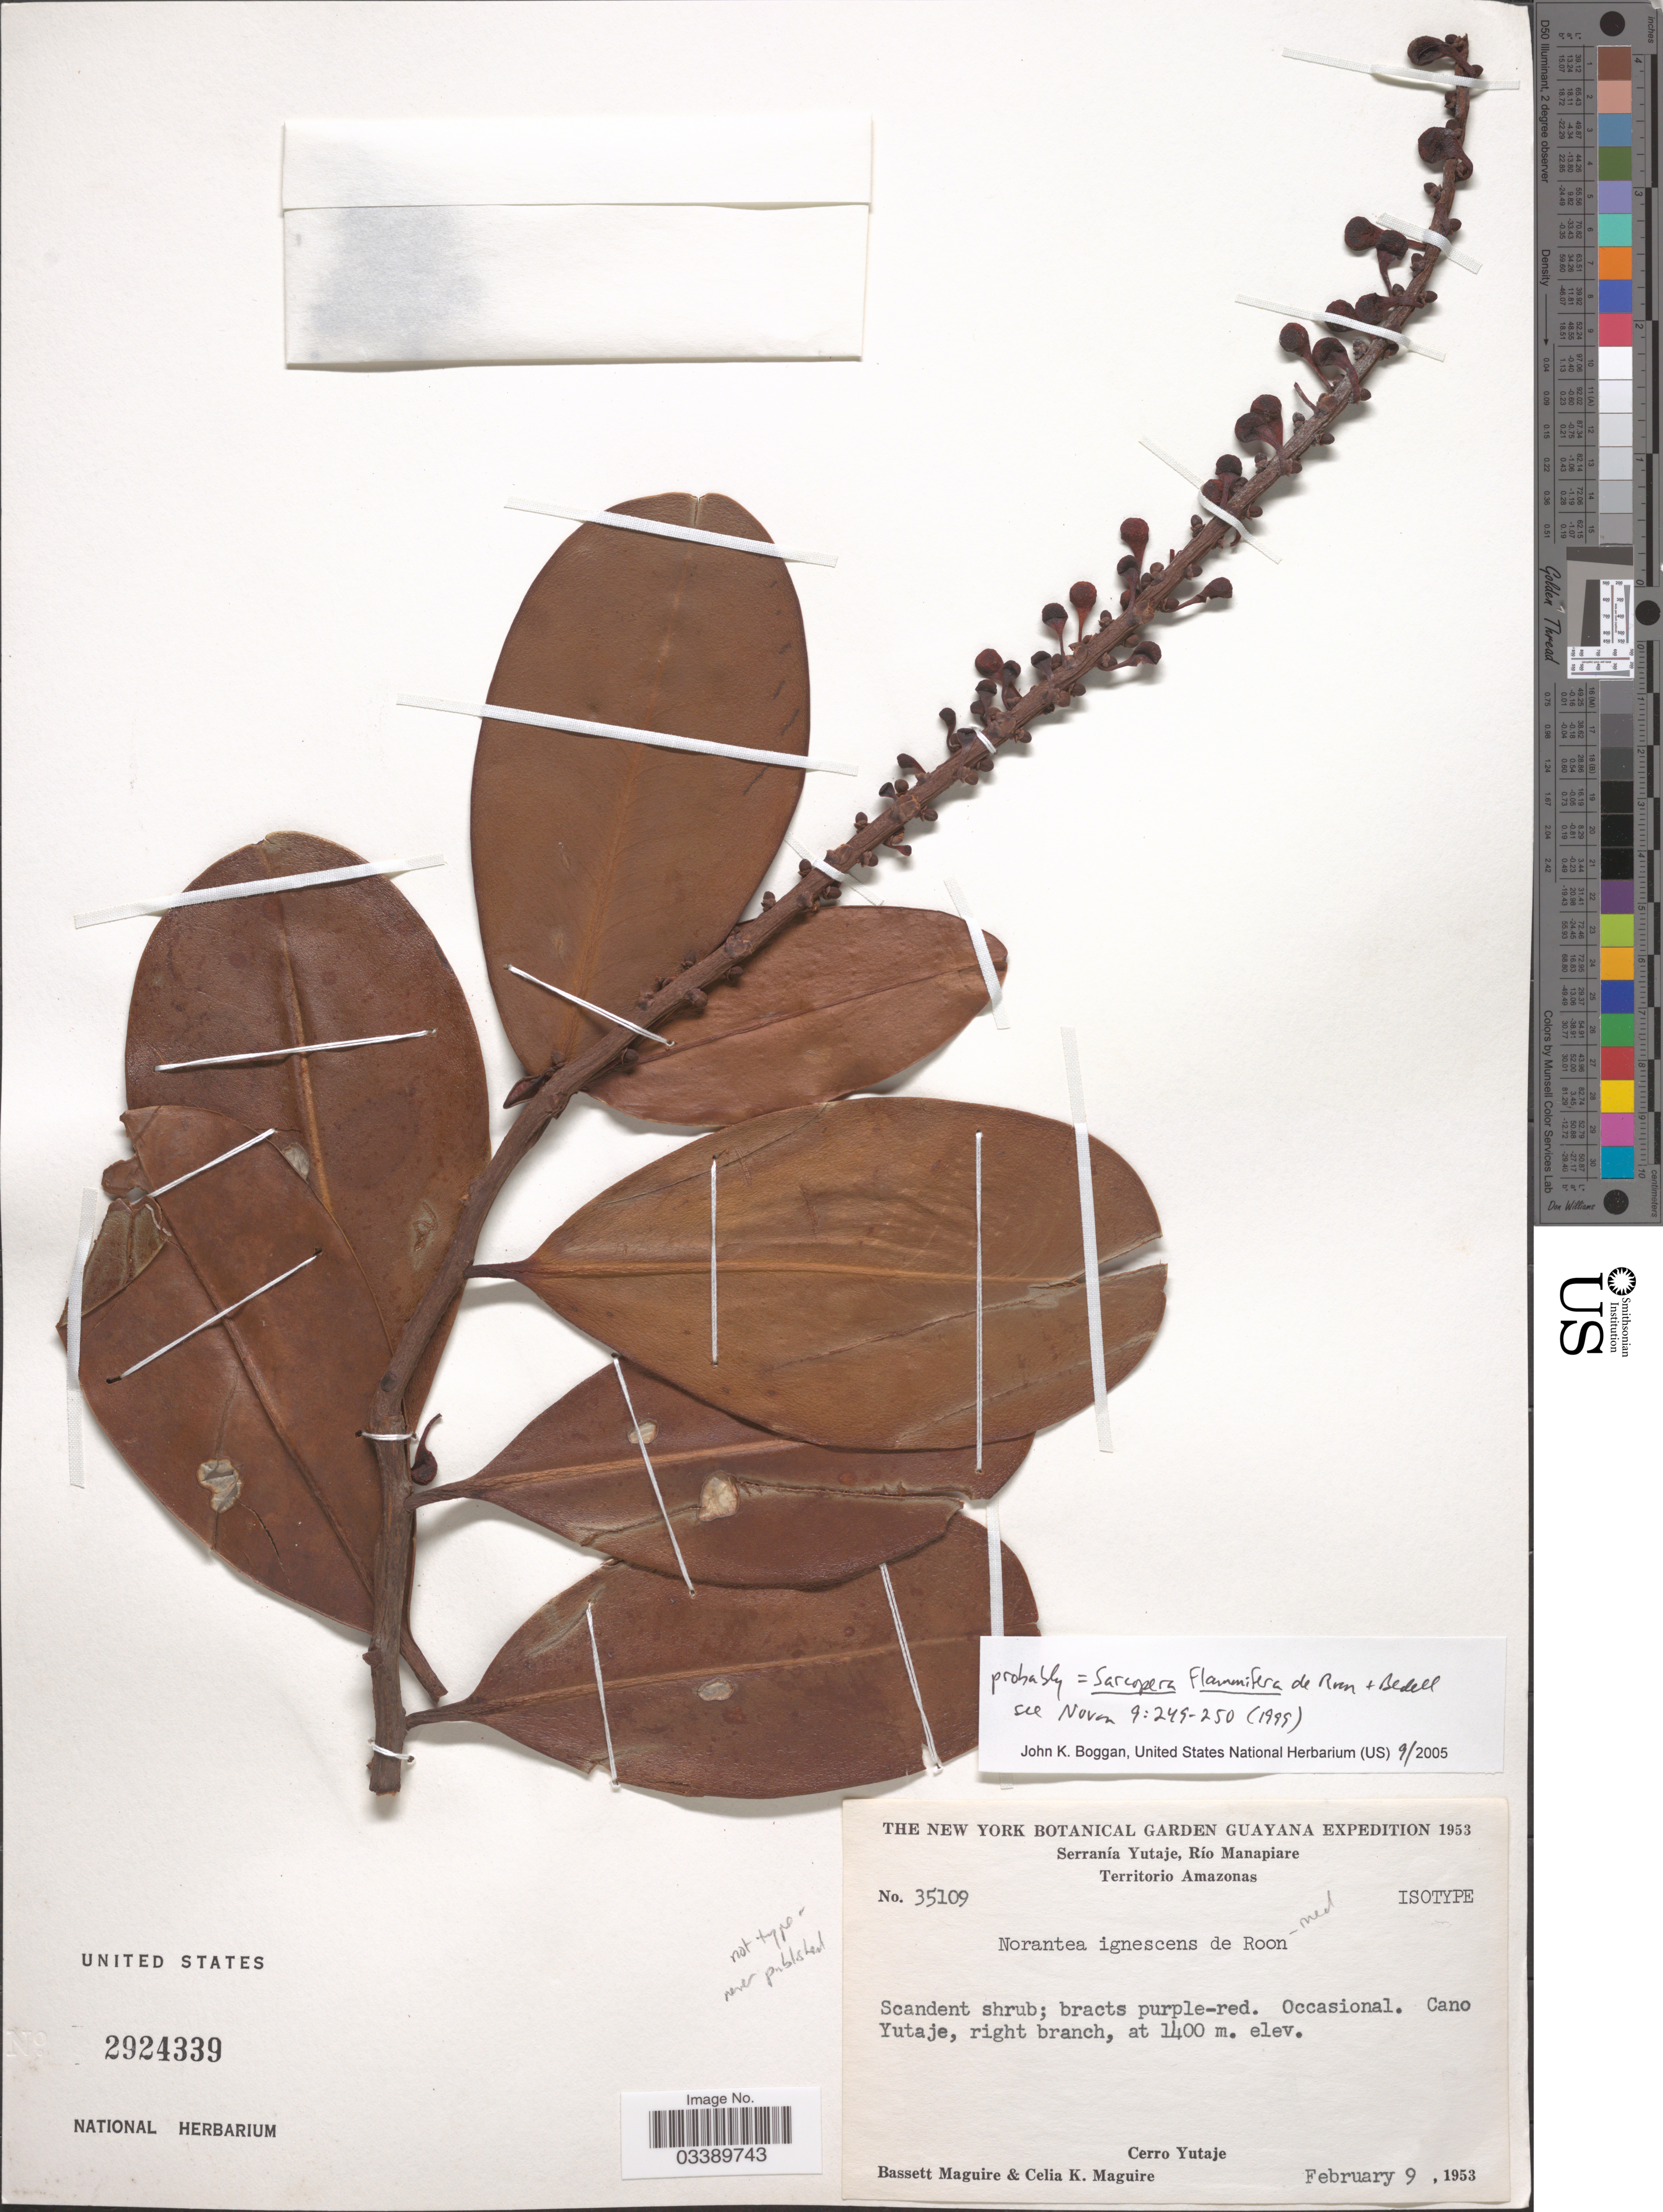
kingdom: Plantae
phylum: Tracheophyta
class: Magnoliopsida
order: Ericales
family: Marcgraviaceae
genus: Sarcopera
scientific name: Sarcopera flammifera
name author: de Roon & Bedell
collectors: B. Maguire & C. K. Maguire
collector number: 35109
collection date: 1953-02-09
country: Venezuela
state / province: Amazonas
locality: Serranía Yutaje, Río Manapiare. Cano Yutaje. Cerro Yutaje.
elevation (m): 1400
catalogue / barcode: US 2924339